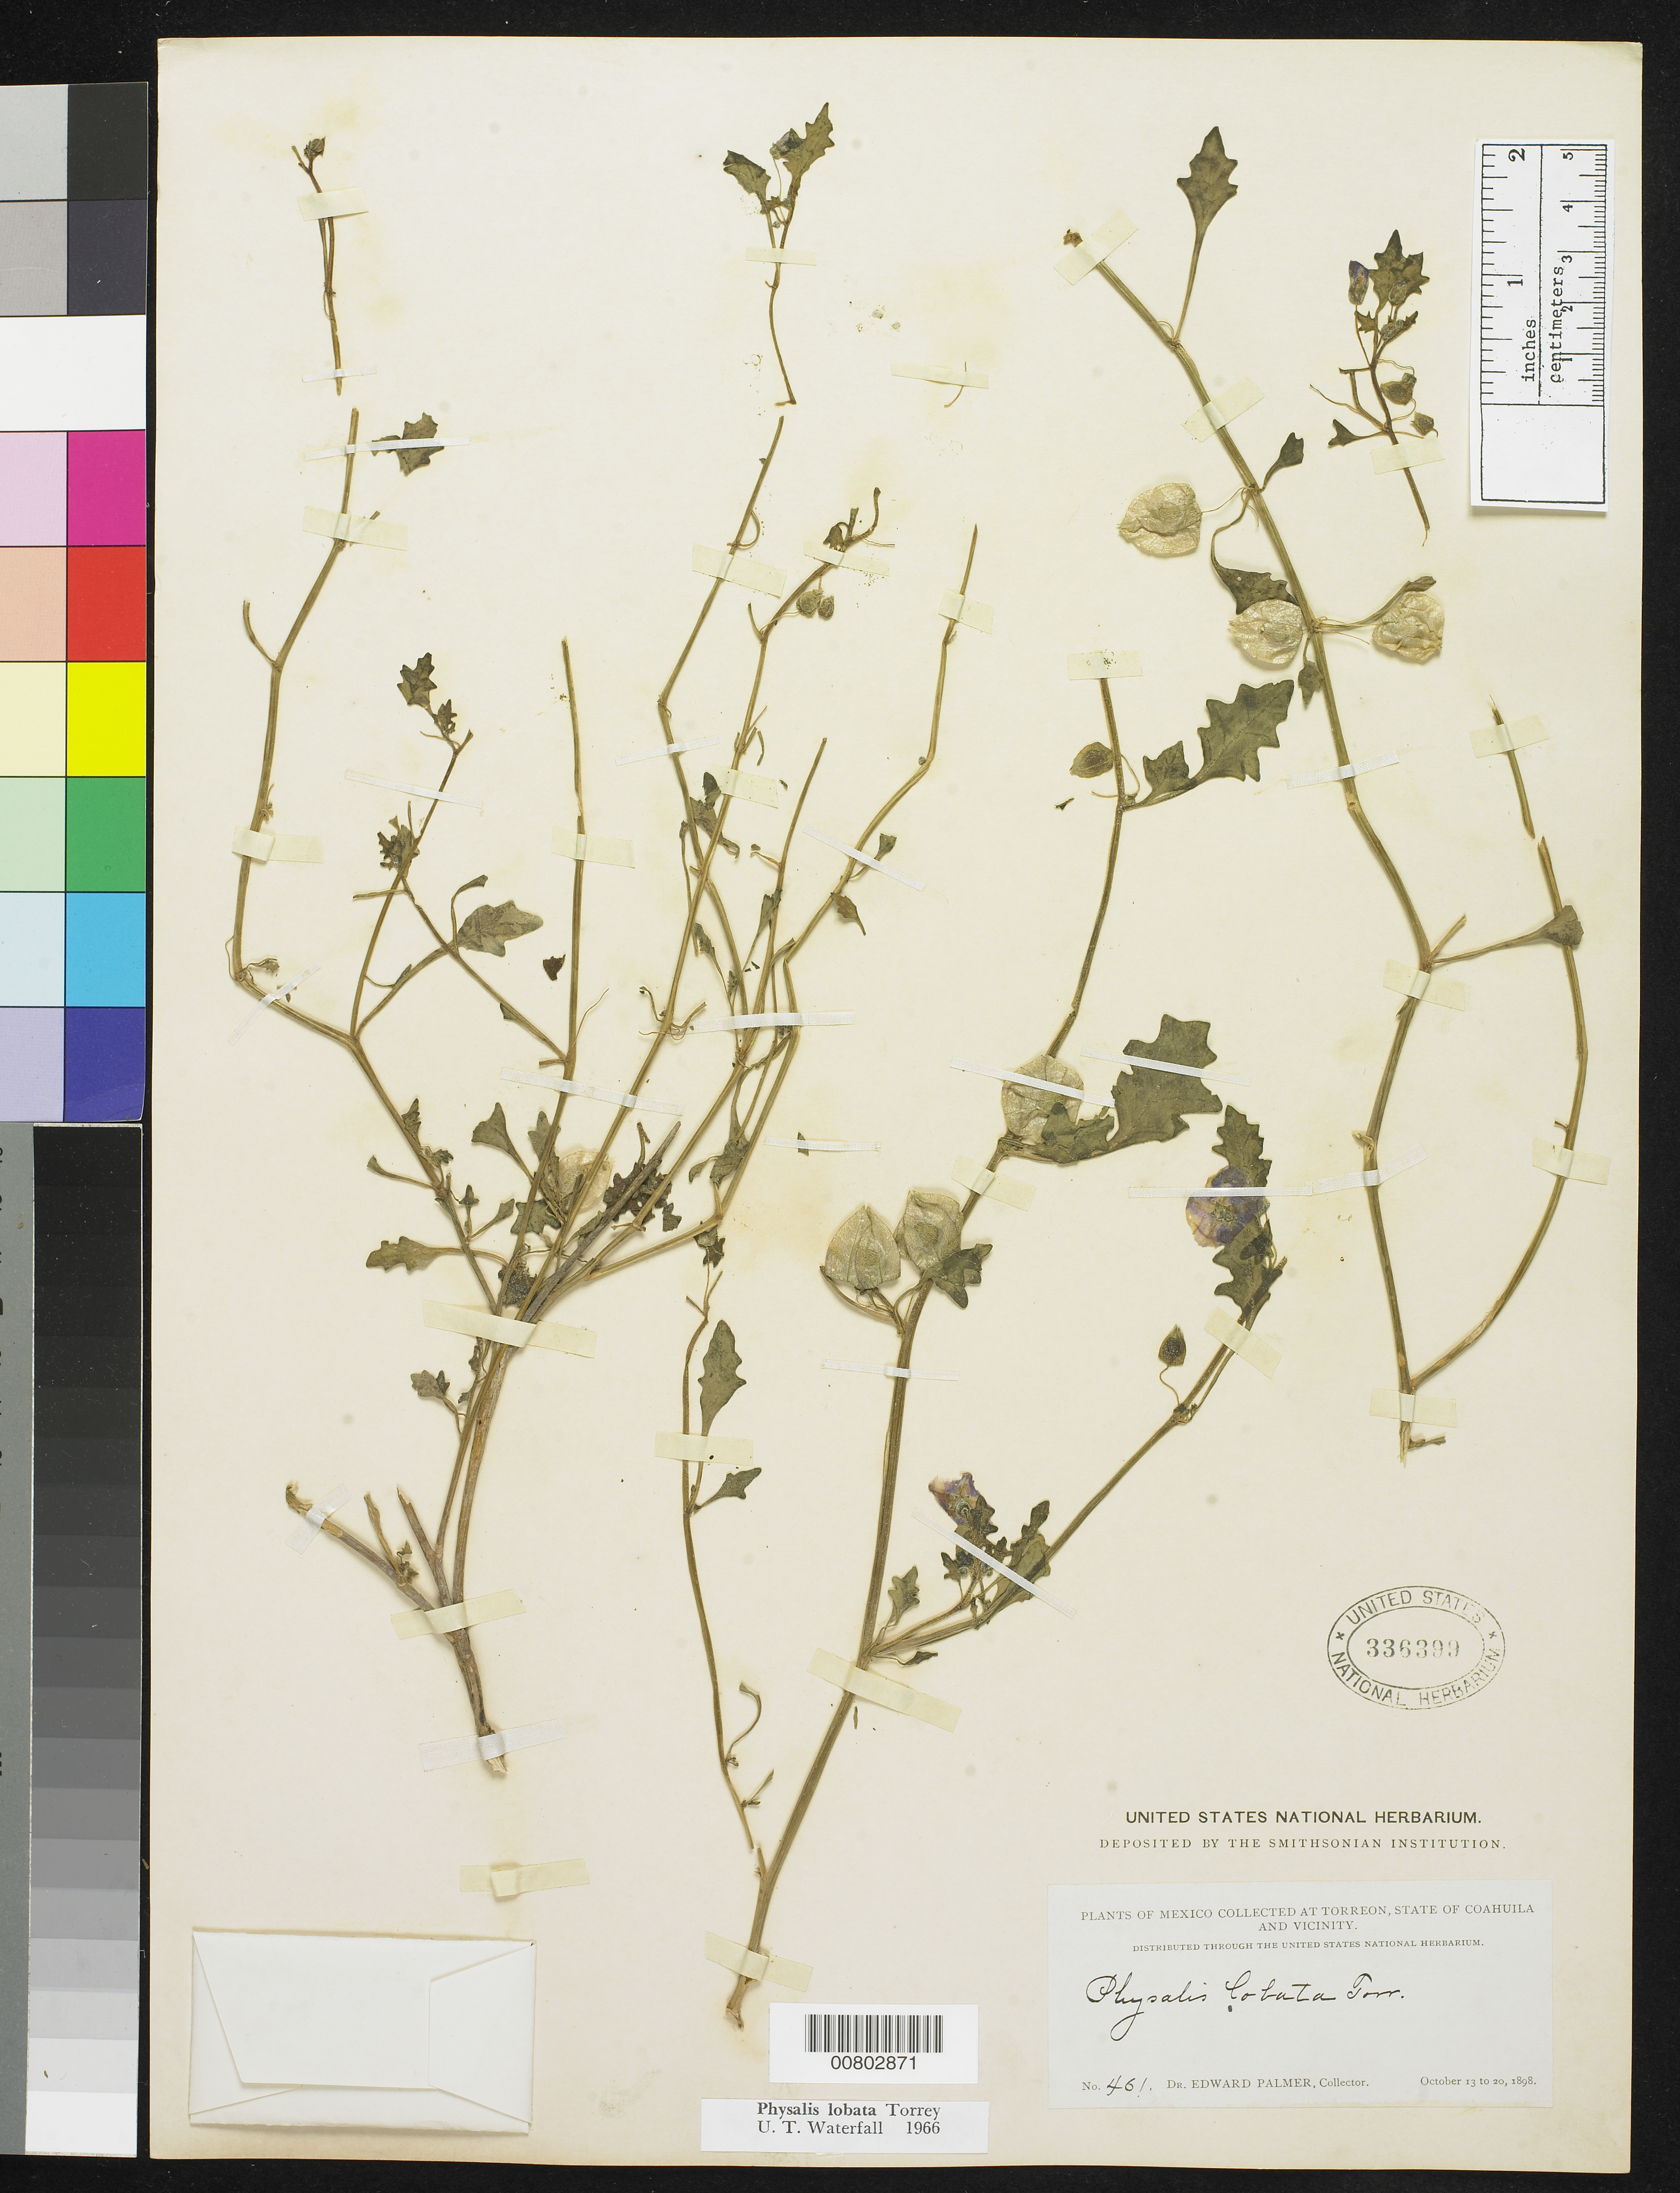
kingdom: Plantae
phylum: Tracheophyta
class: Magnoliopsida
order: Solanales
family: Solanaceae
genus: Physalis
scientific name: Physalis lobata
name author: Torr.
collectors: E. Palmer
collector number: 461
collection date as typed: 13 Oct 1898 to 20 Oct 1898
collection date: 1898-10-13/1898-10-20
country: Mexico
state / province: Coahuila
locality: Torreón, Coahuila and vicinity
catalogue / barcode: US 336399